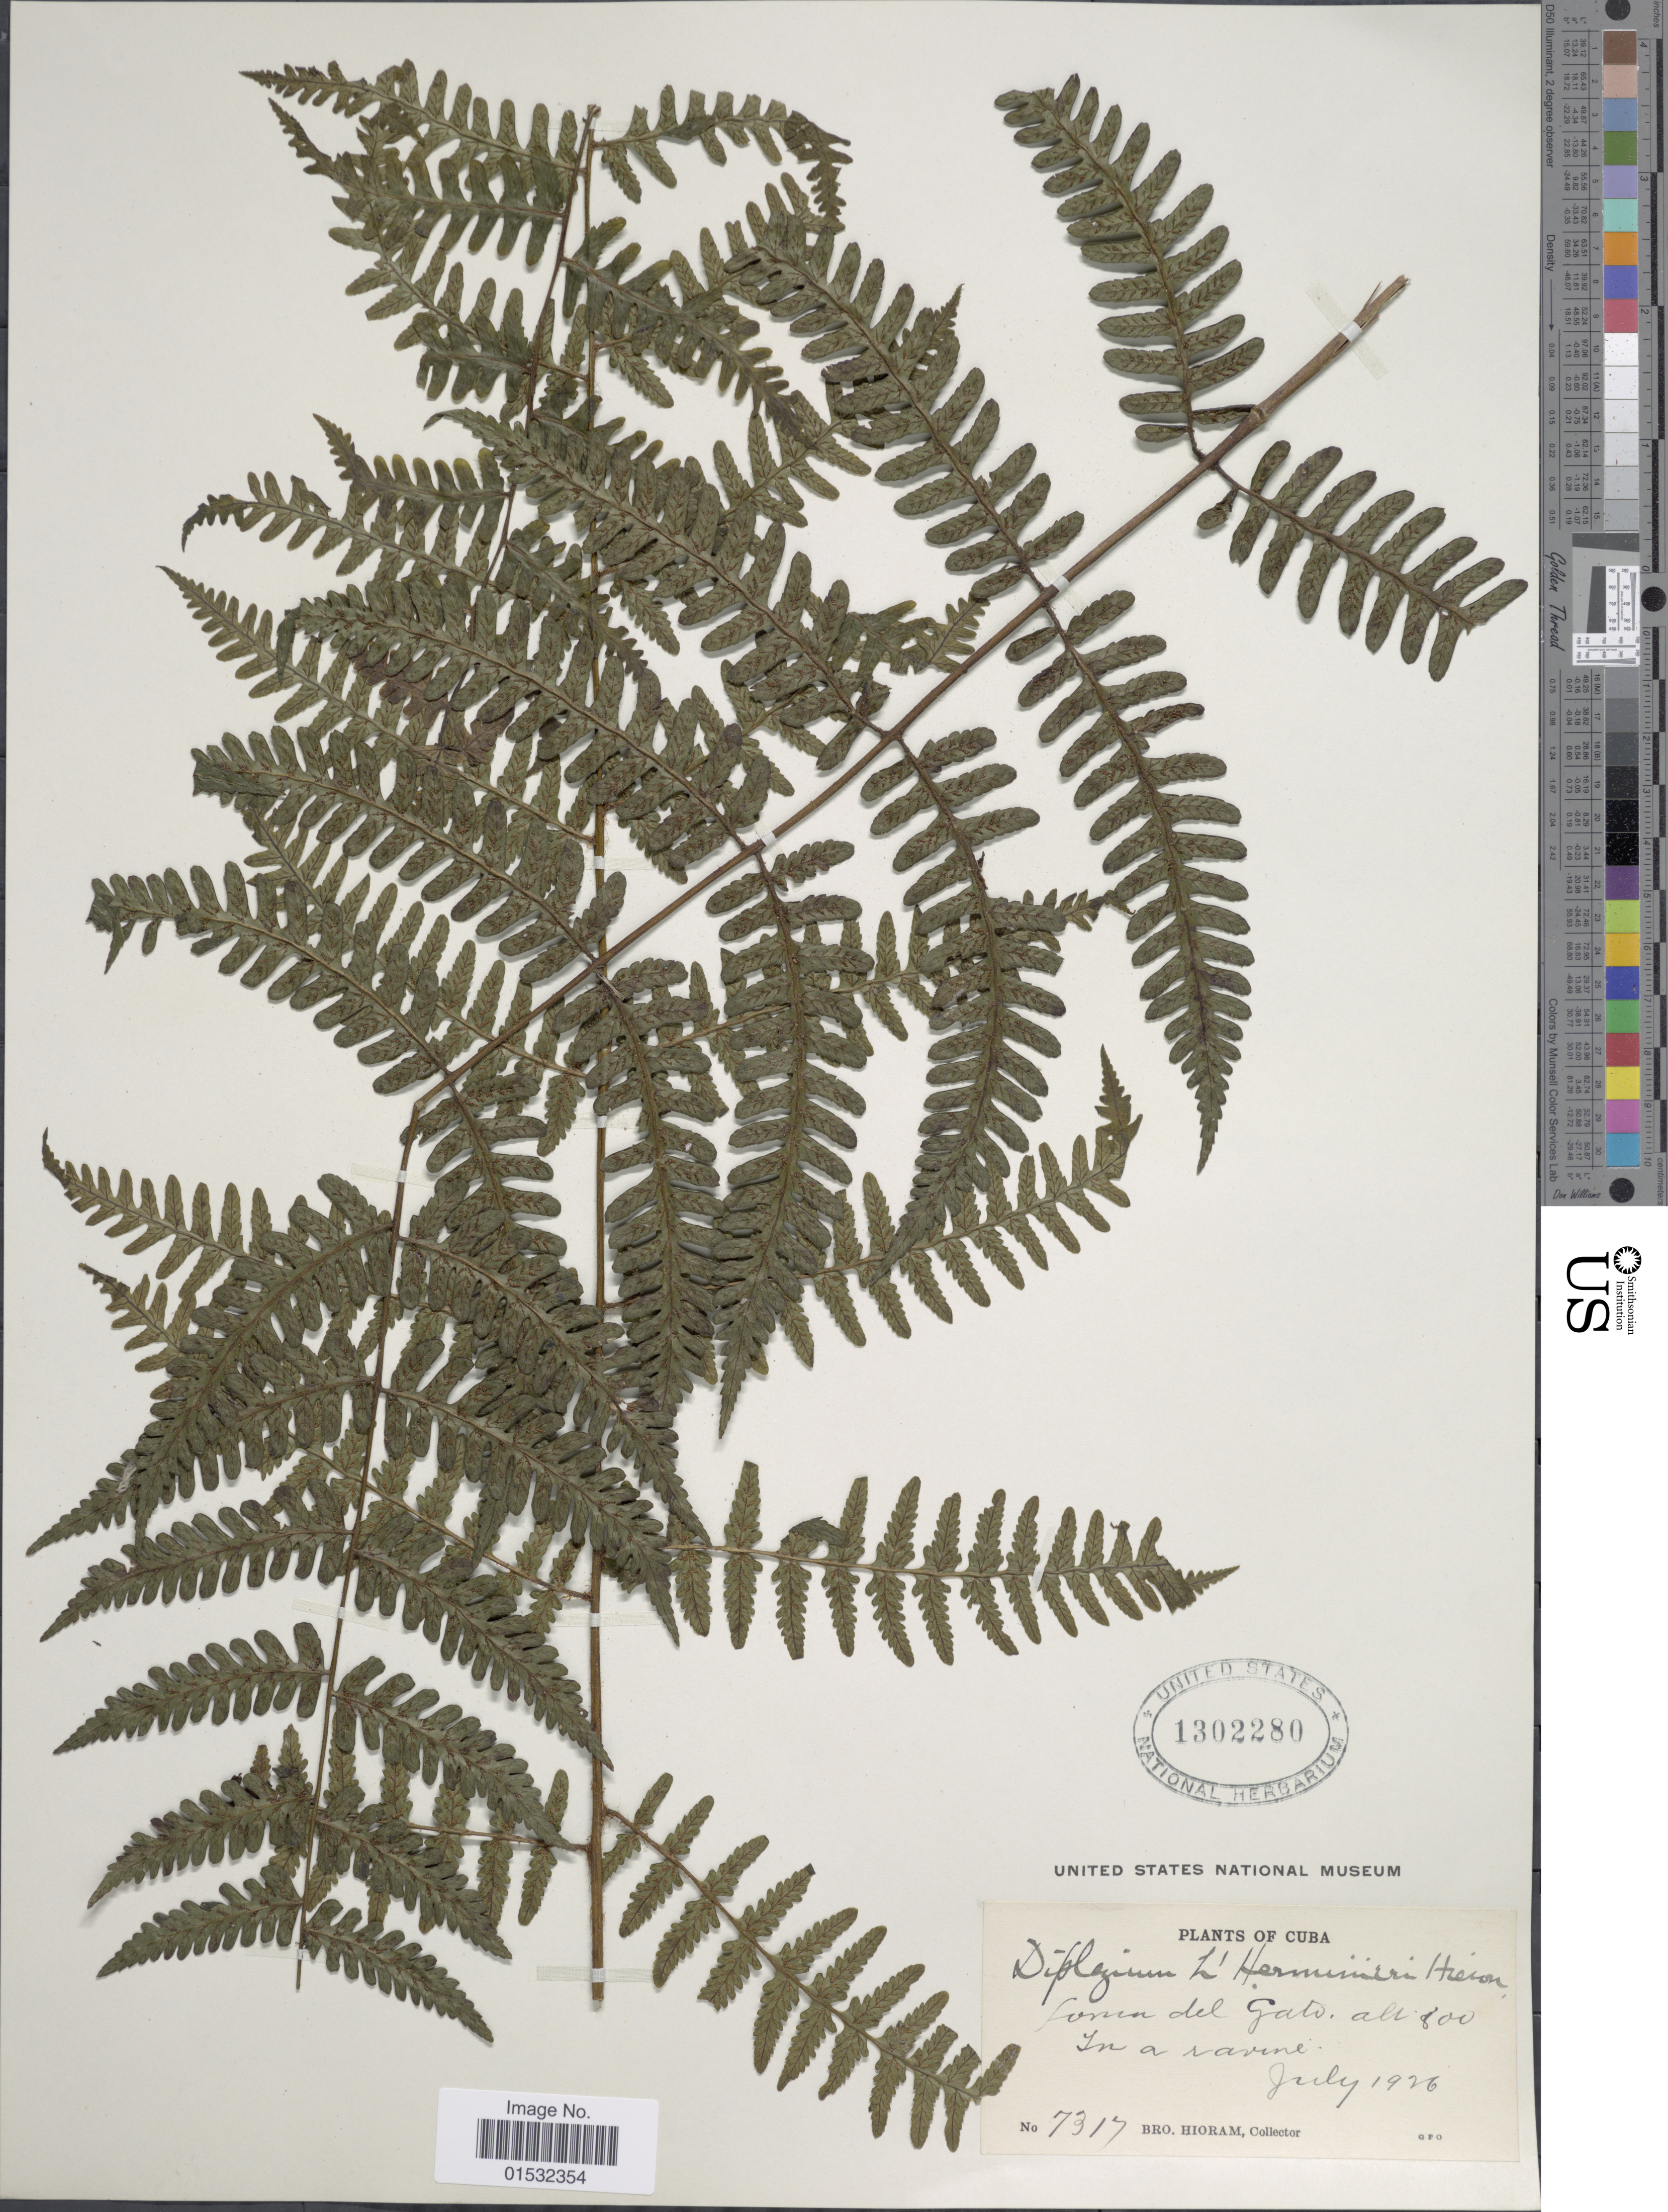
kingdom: Plantae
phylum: Tracheophyta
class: Polypodiopsida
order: Polypodiales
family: Athyriaceae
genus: Diplazium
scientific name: Diplazium altissimum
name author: (Jenman) C. Chr.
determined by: Sánchez, C.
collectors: Bro. Hioram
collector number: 7317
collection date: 1926-07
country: Cuba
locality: Loma del Gato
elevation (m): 800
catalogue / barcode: US 1302280